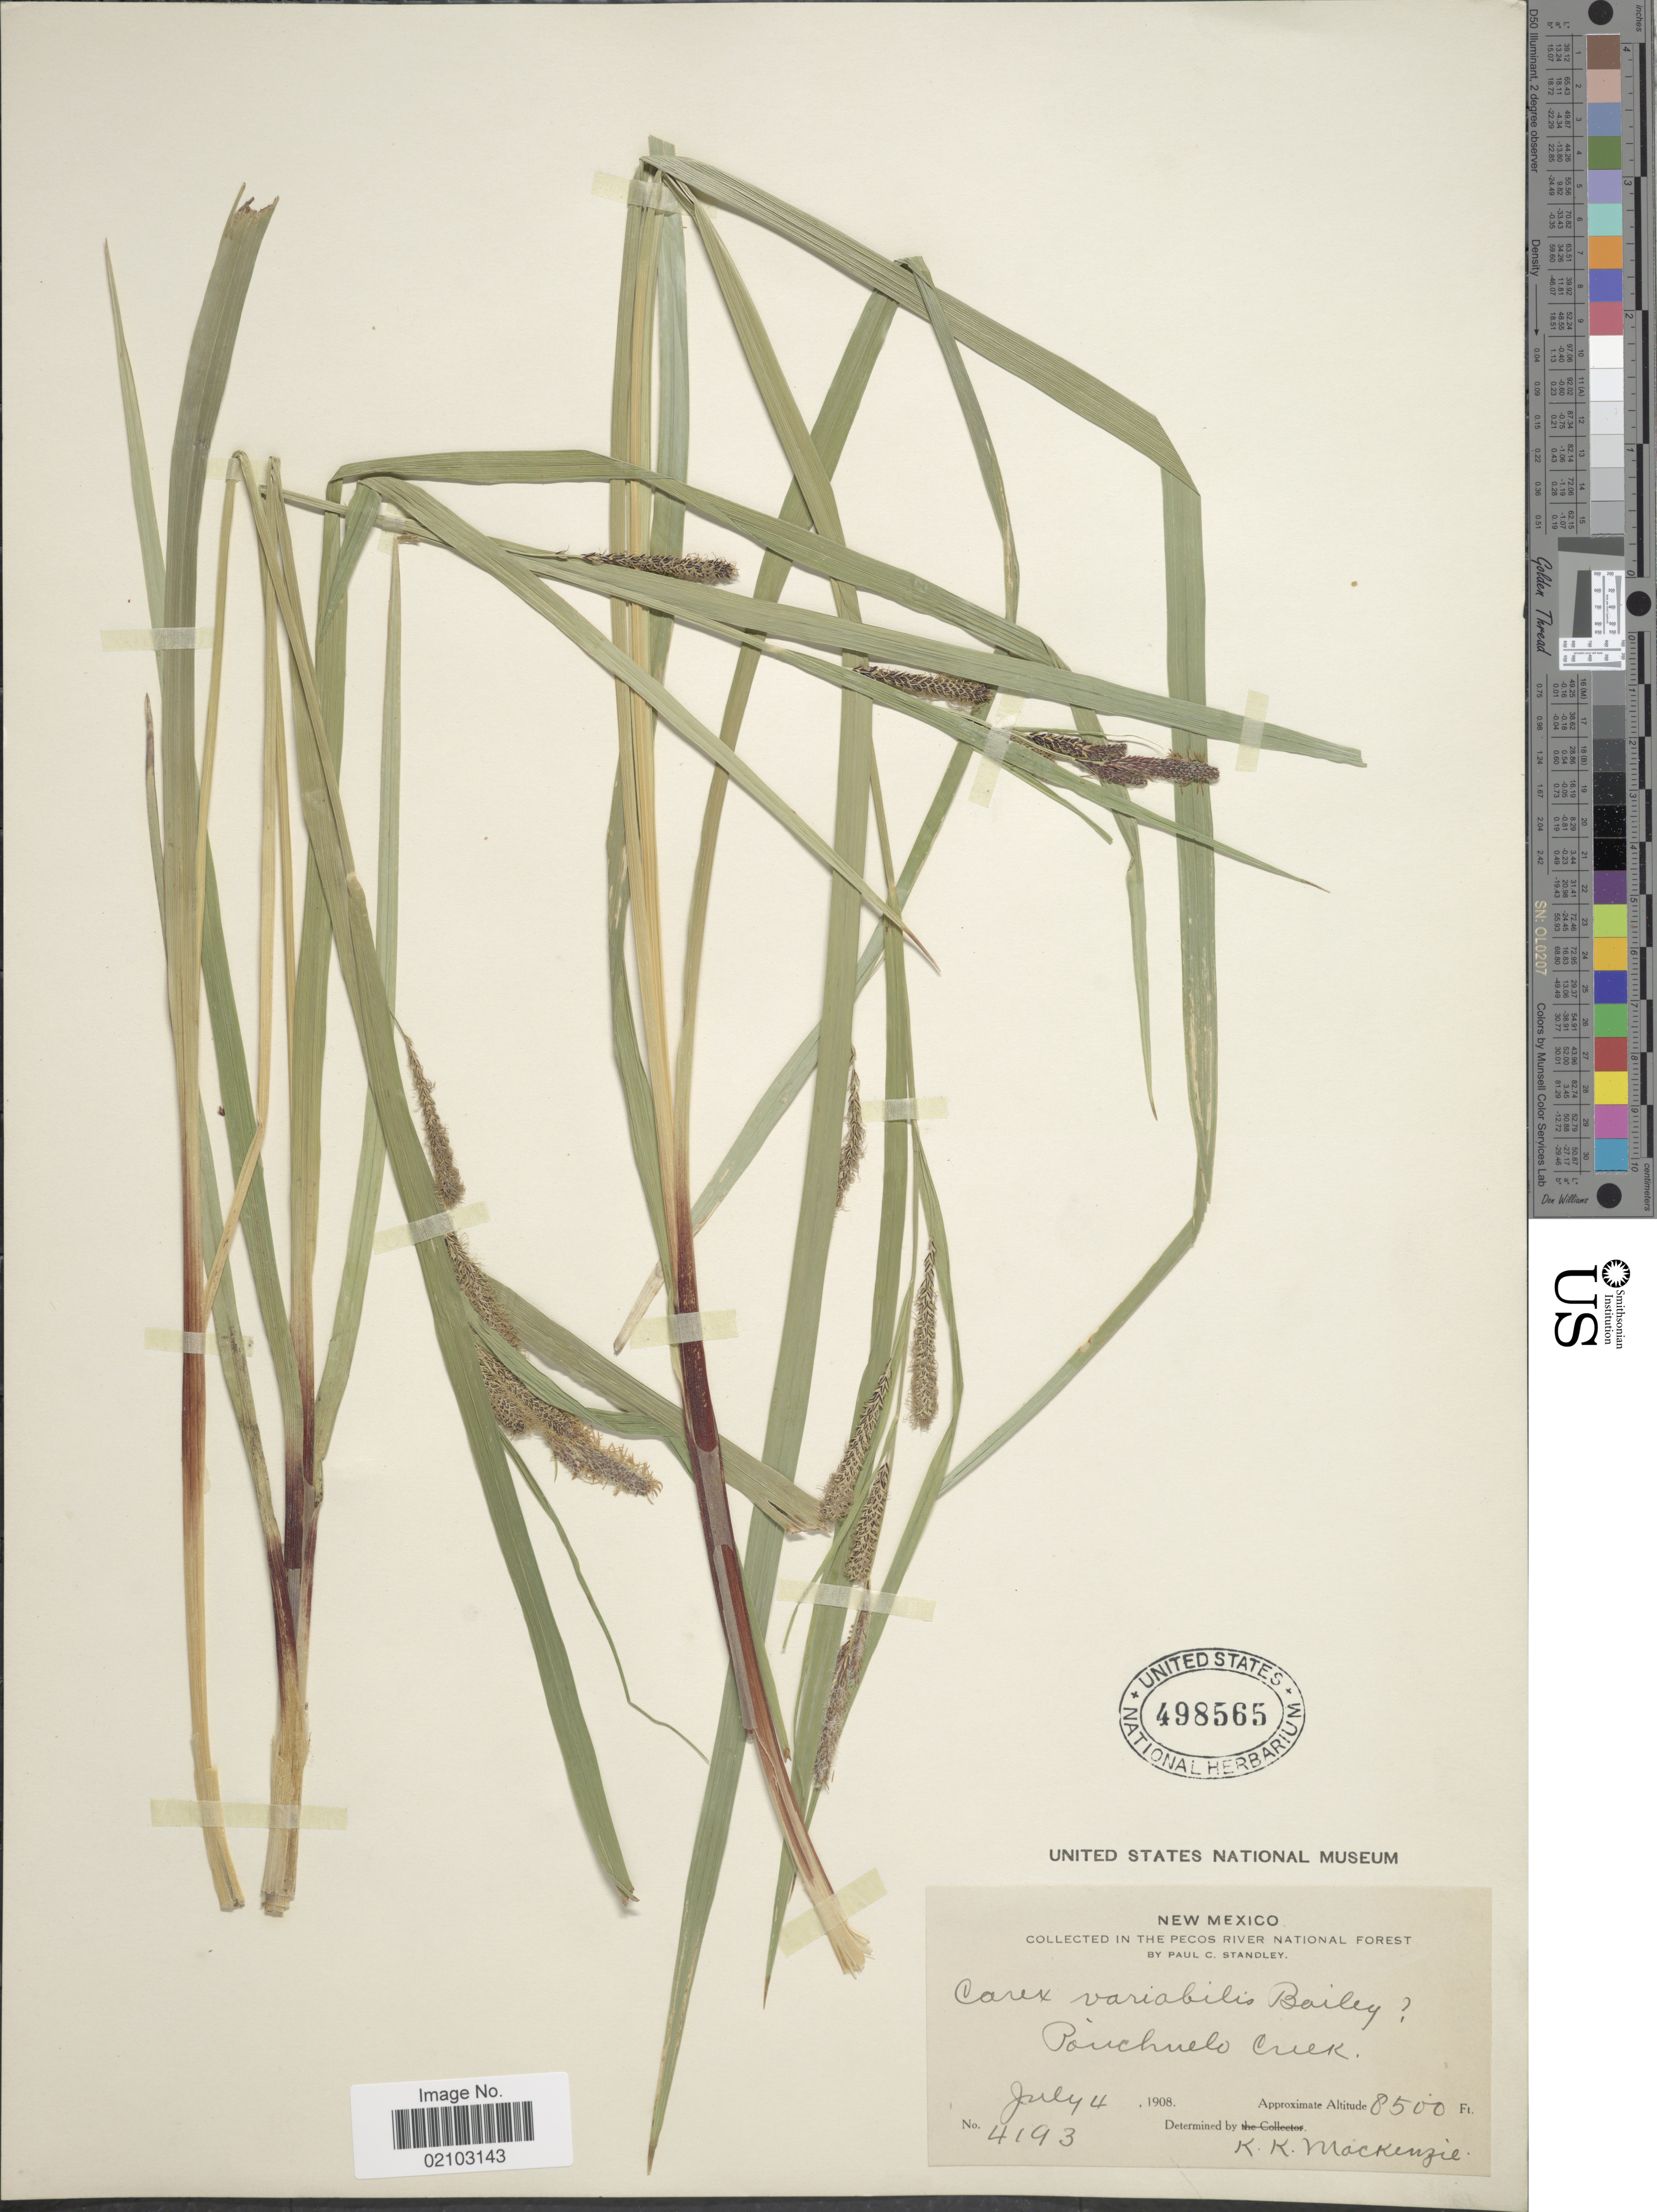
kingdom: Plantae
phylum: Tracheophyta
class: Liliopsida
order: Poales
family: Cyperaceae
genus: Carex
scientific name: Carex aquatilis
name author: Wahlenb.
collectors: P. C. Standley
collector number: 4193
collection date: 1908-07-04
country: United States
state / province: New Mexico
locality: The Pecos River National Forest, Pouchuelo Creek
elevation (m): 259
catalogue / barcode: US 498565